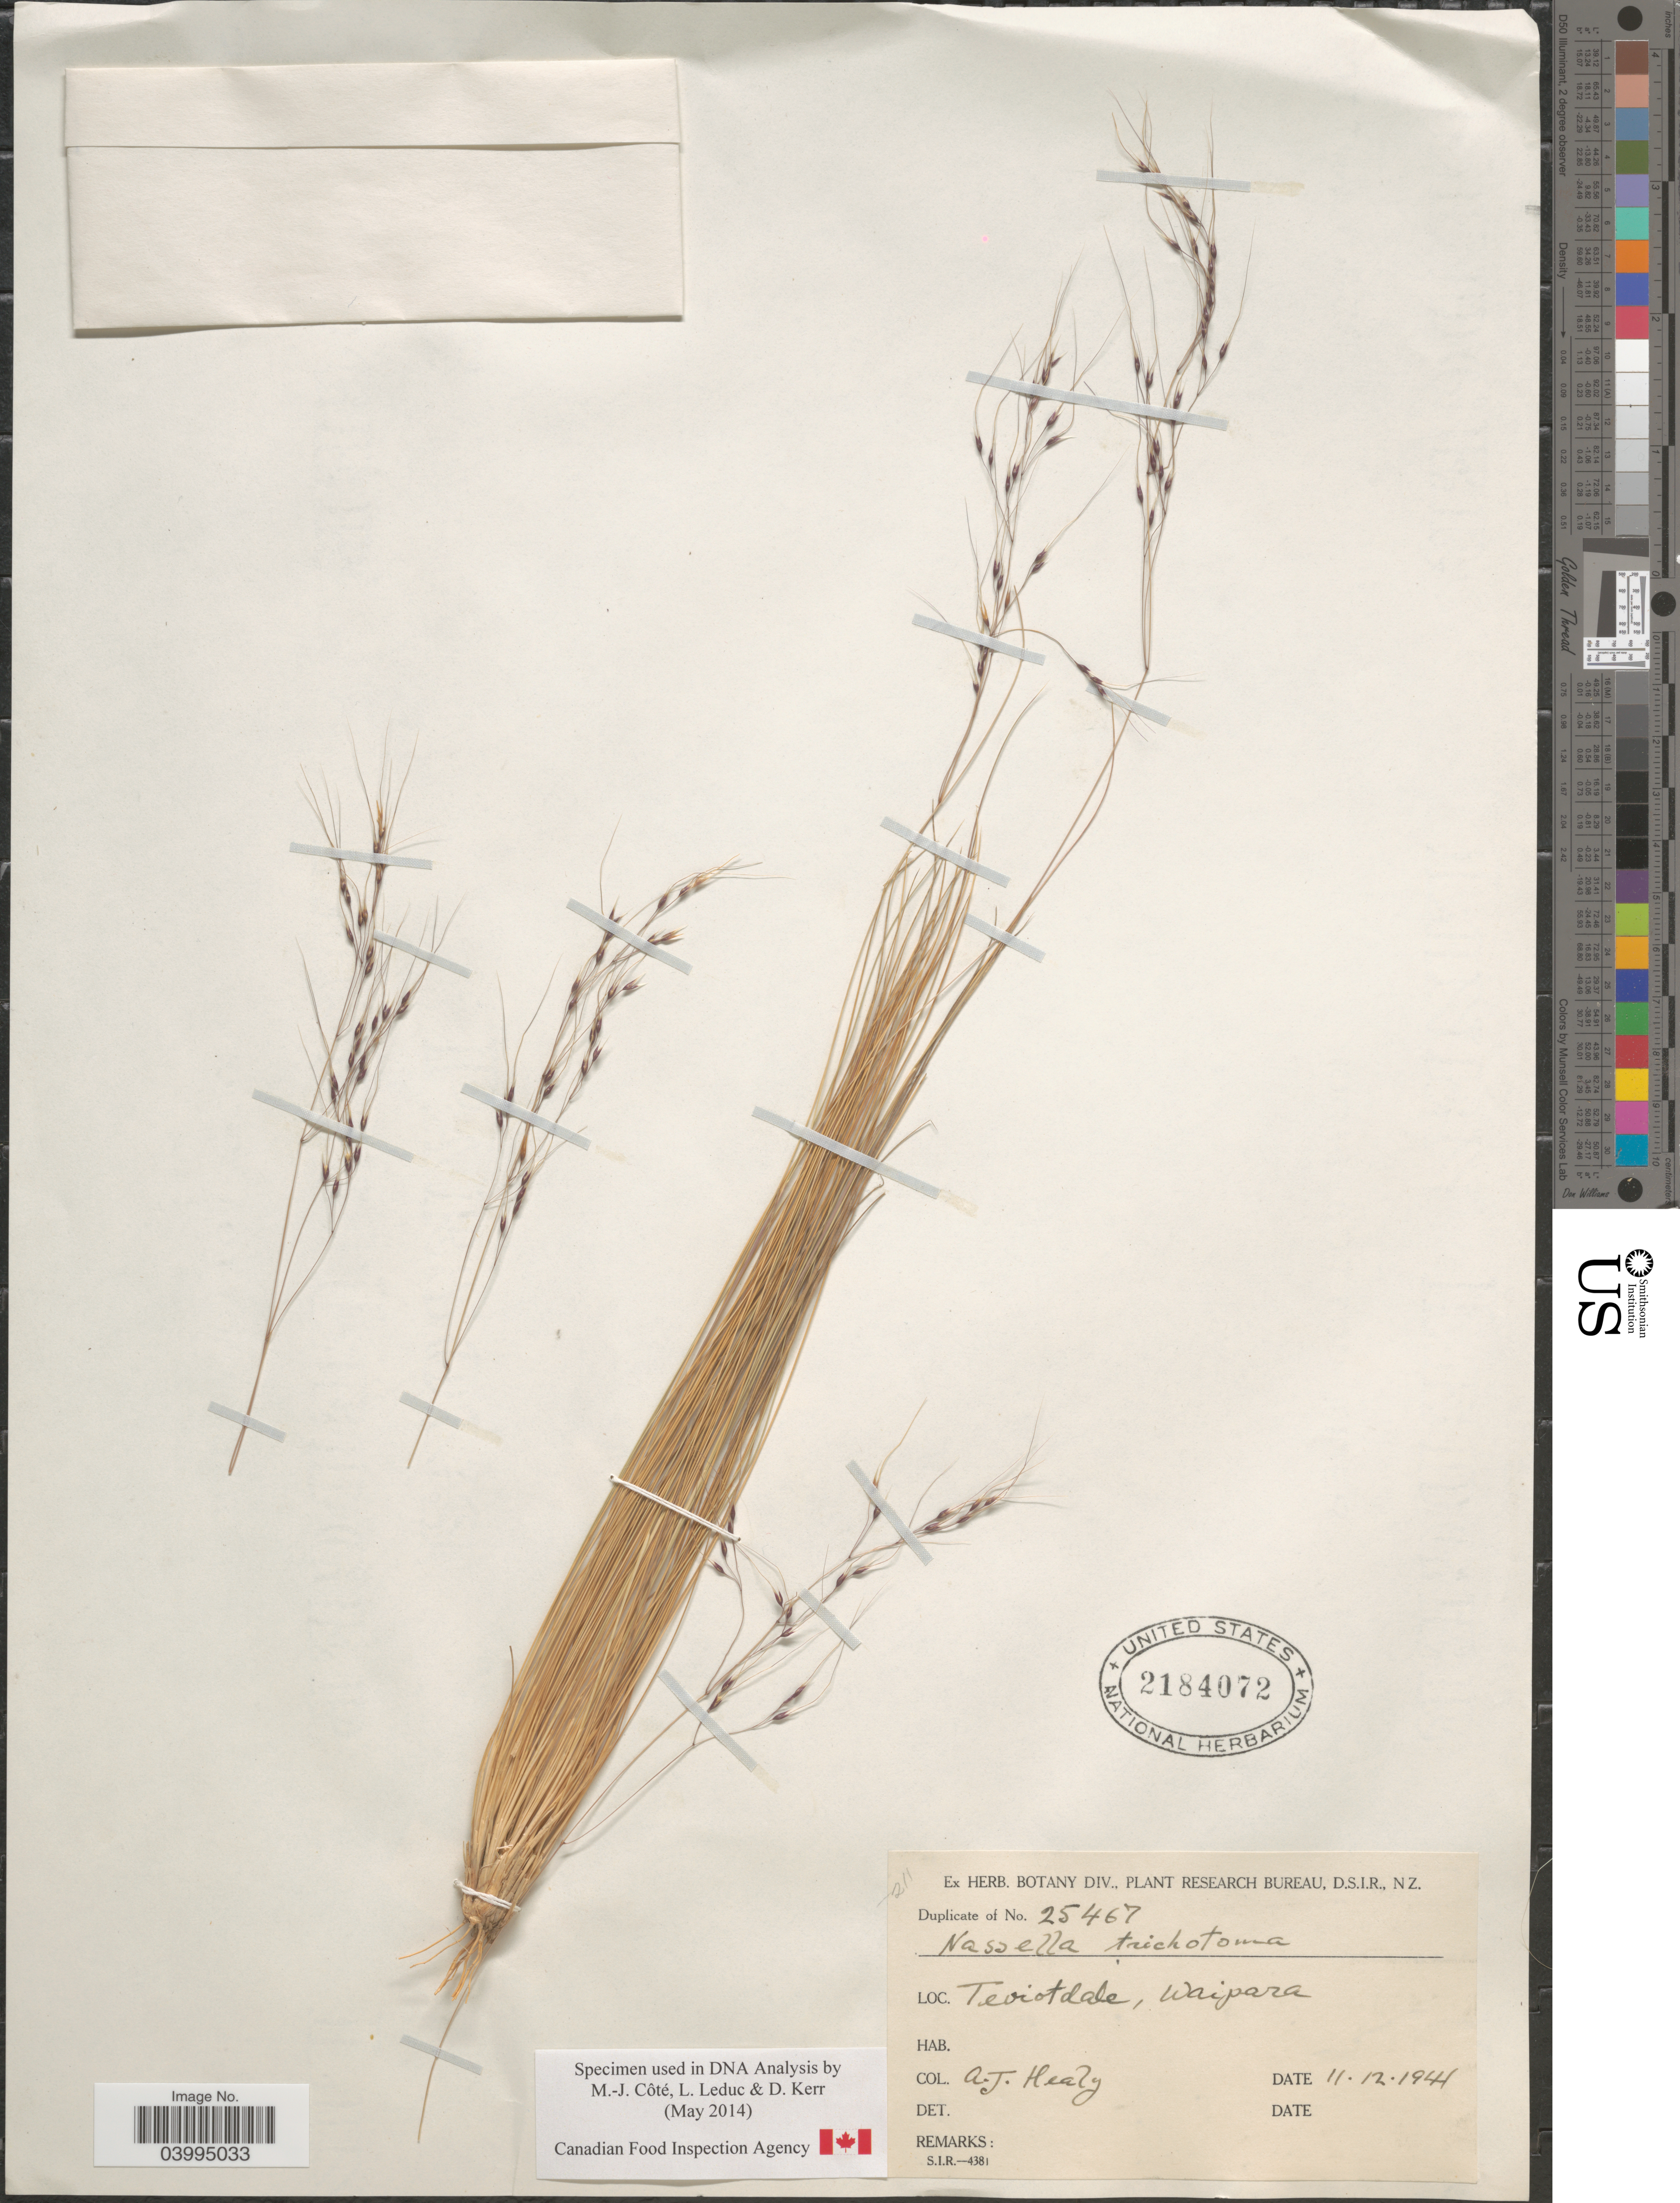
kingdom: Plantae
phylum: Tracheophyta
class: Liliopsida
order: Poales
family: Poaceae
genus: Nassella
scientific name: Nassella trichotoma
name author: (Ness) Hack. ex Arechav.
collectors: A. Healy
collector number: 25467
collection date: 1944-12-11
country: New Zealand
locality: Teviotdale, Waipara.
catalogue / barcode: US 2184072